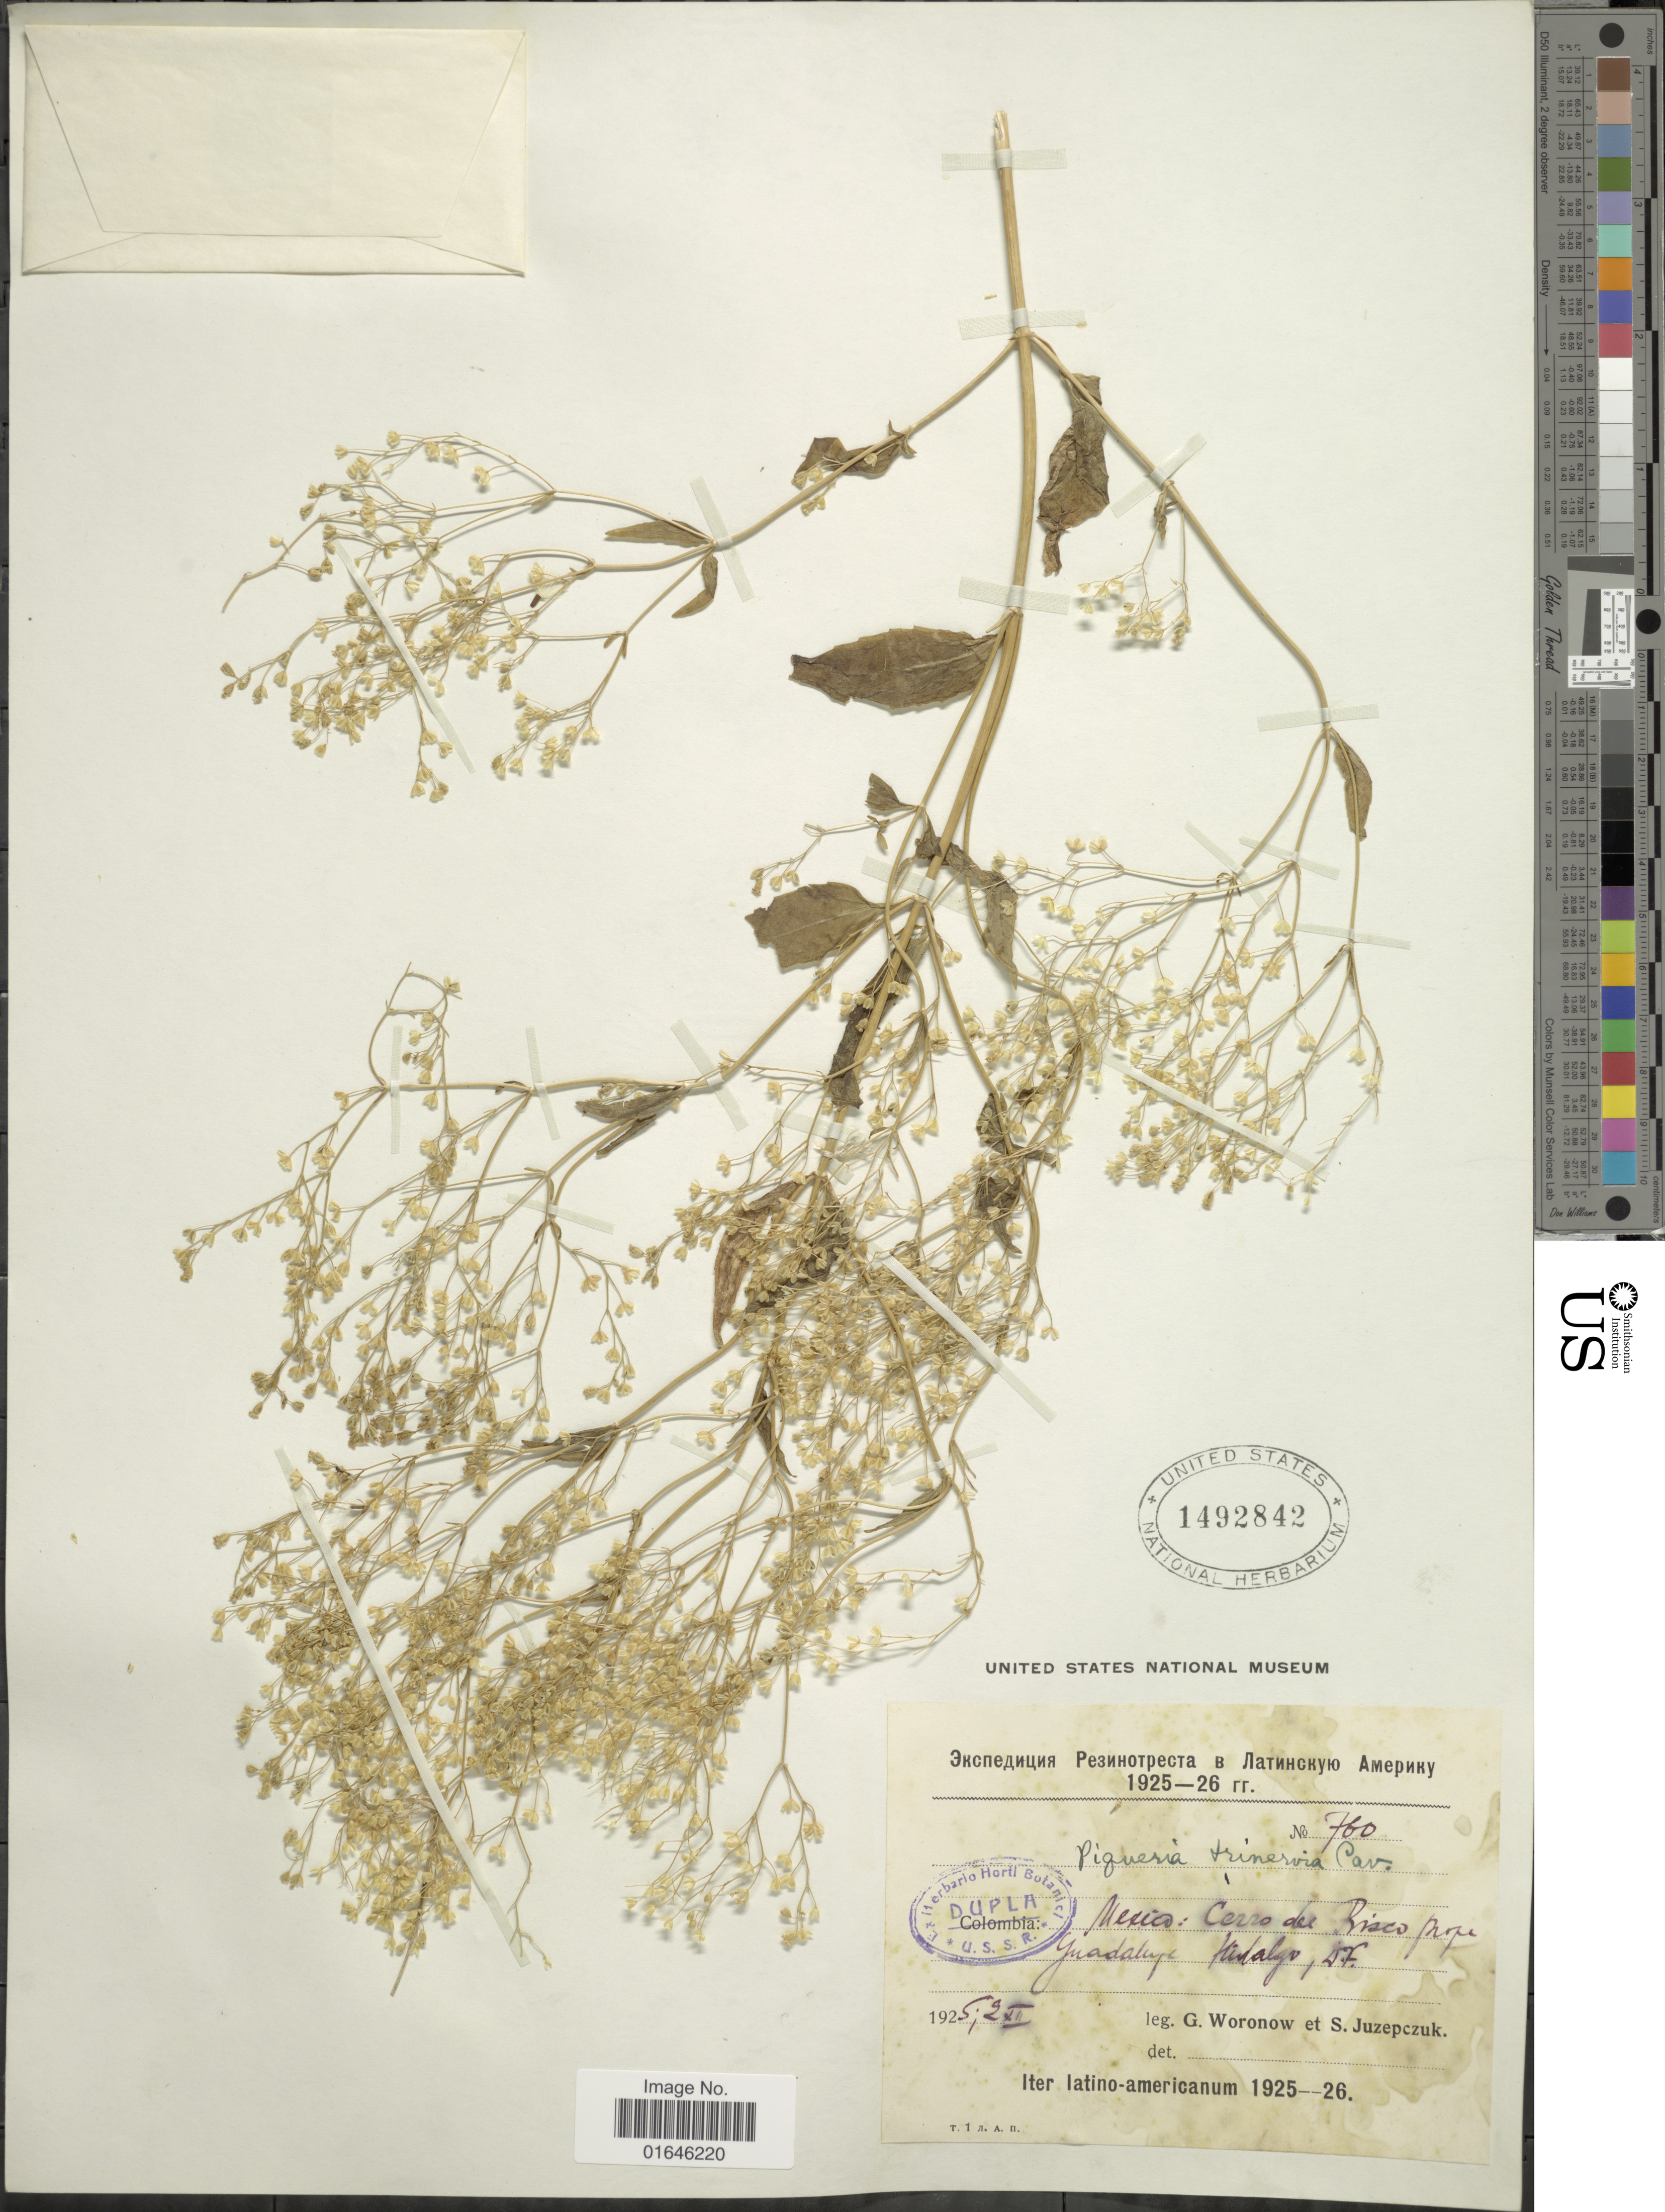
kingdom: Plantae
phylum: Tracheophyta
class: Magnoliopsida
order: Asterales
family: Asteraceae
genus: Piqueria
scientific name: Piqueria trinervia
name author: Cav.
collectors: G. Woronow & S. V. Juzepczuk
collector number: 760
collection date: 1925-12-02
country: Mexico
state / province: Hidalgo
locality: Cerro del Risco prope, Guadelipe, D.F.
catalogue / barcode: US 1492842